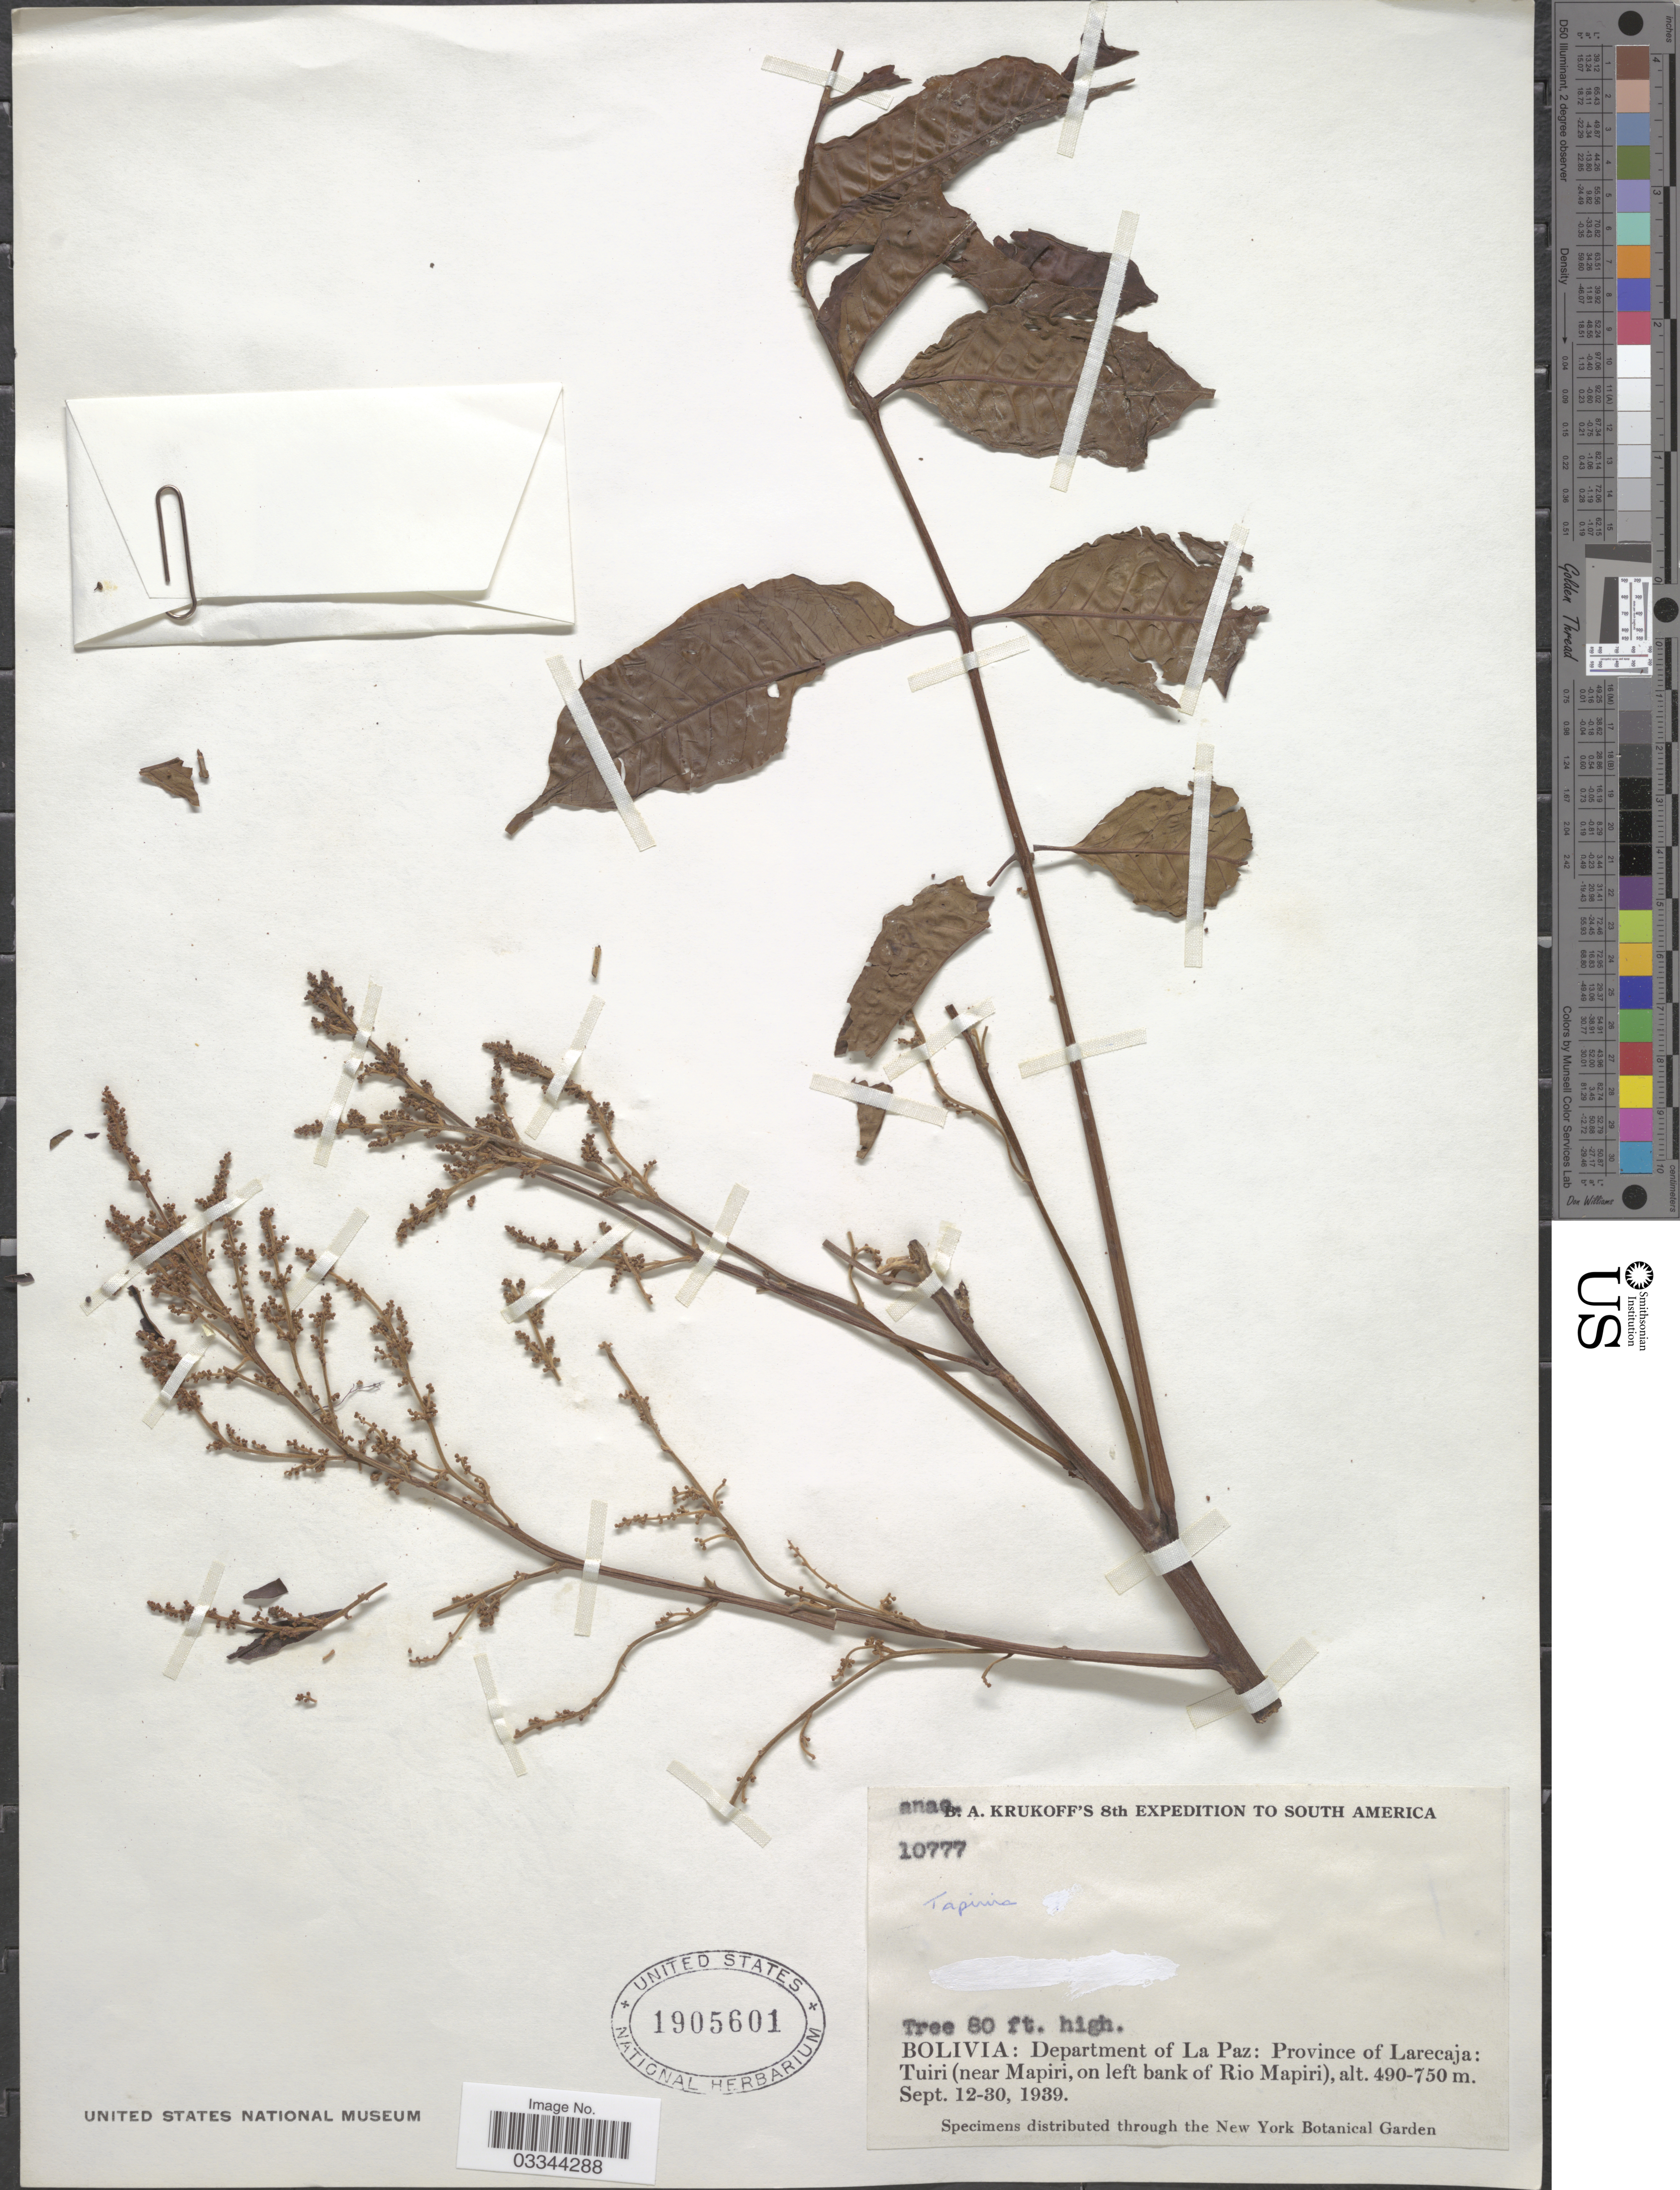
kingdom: Plantae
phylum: Tracheophyta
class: Magnoliopsida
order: Sapindales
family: Anacardiaceae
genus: Tapirira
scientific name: Tapirira sp.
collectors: B. A. Krukoff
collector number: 10777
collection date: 1939-09-12/1939-09-30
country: Bolivia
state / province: La Paz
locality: Department of La Paz: Province of Larecaja: Tuiri (near Mapiri, on left bank of Rio Mapiri).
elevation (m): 490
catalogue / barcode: US 1905601